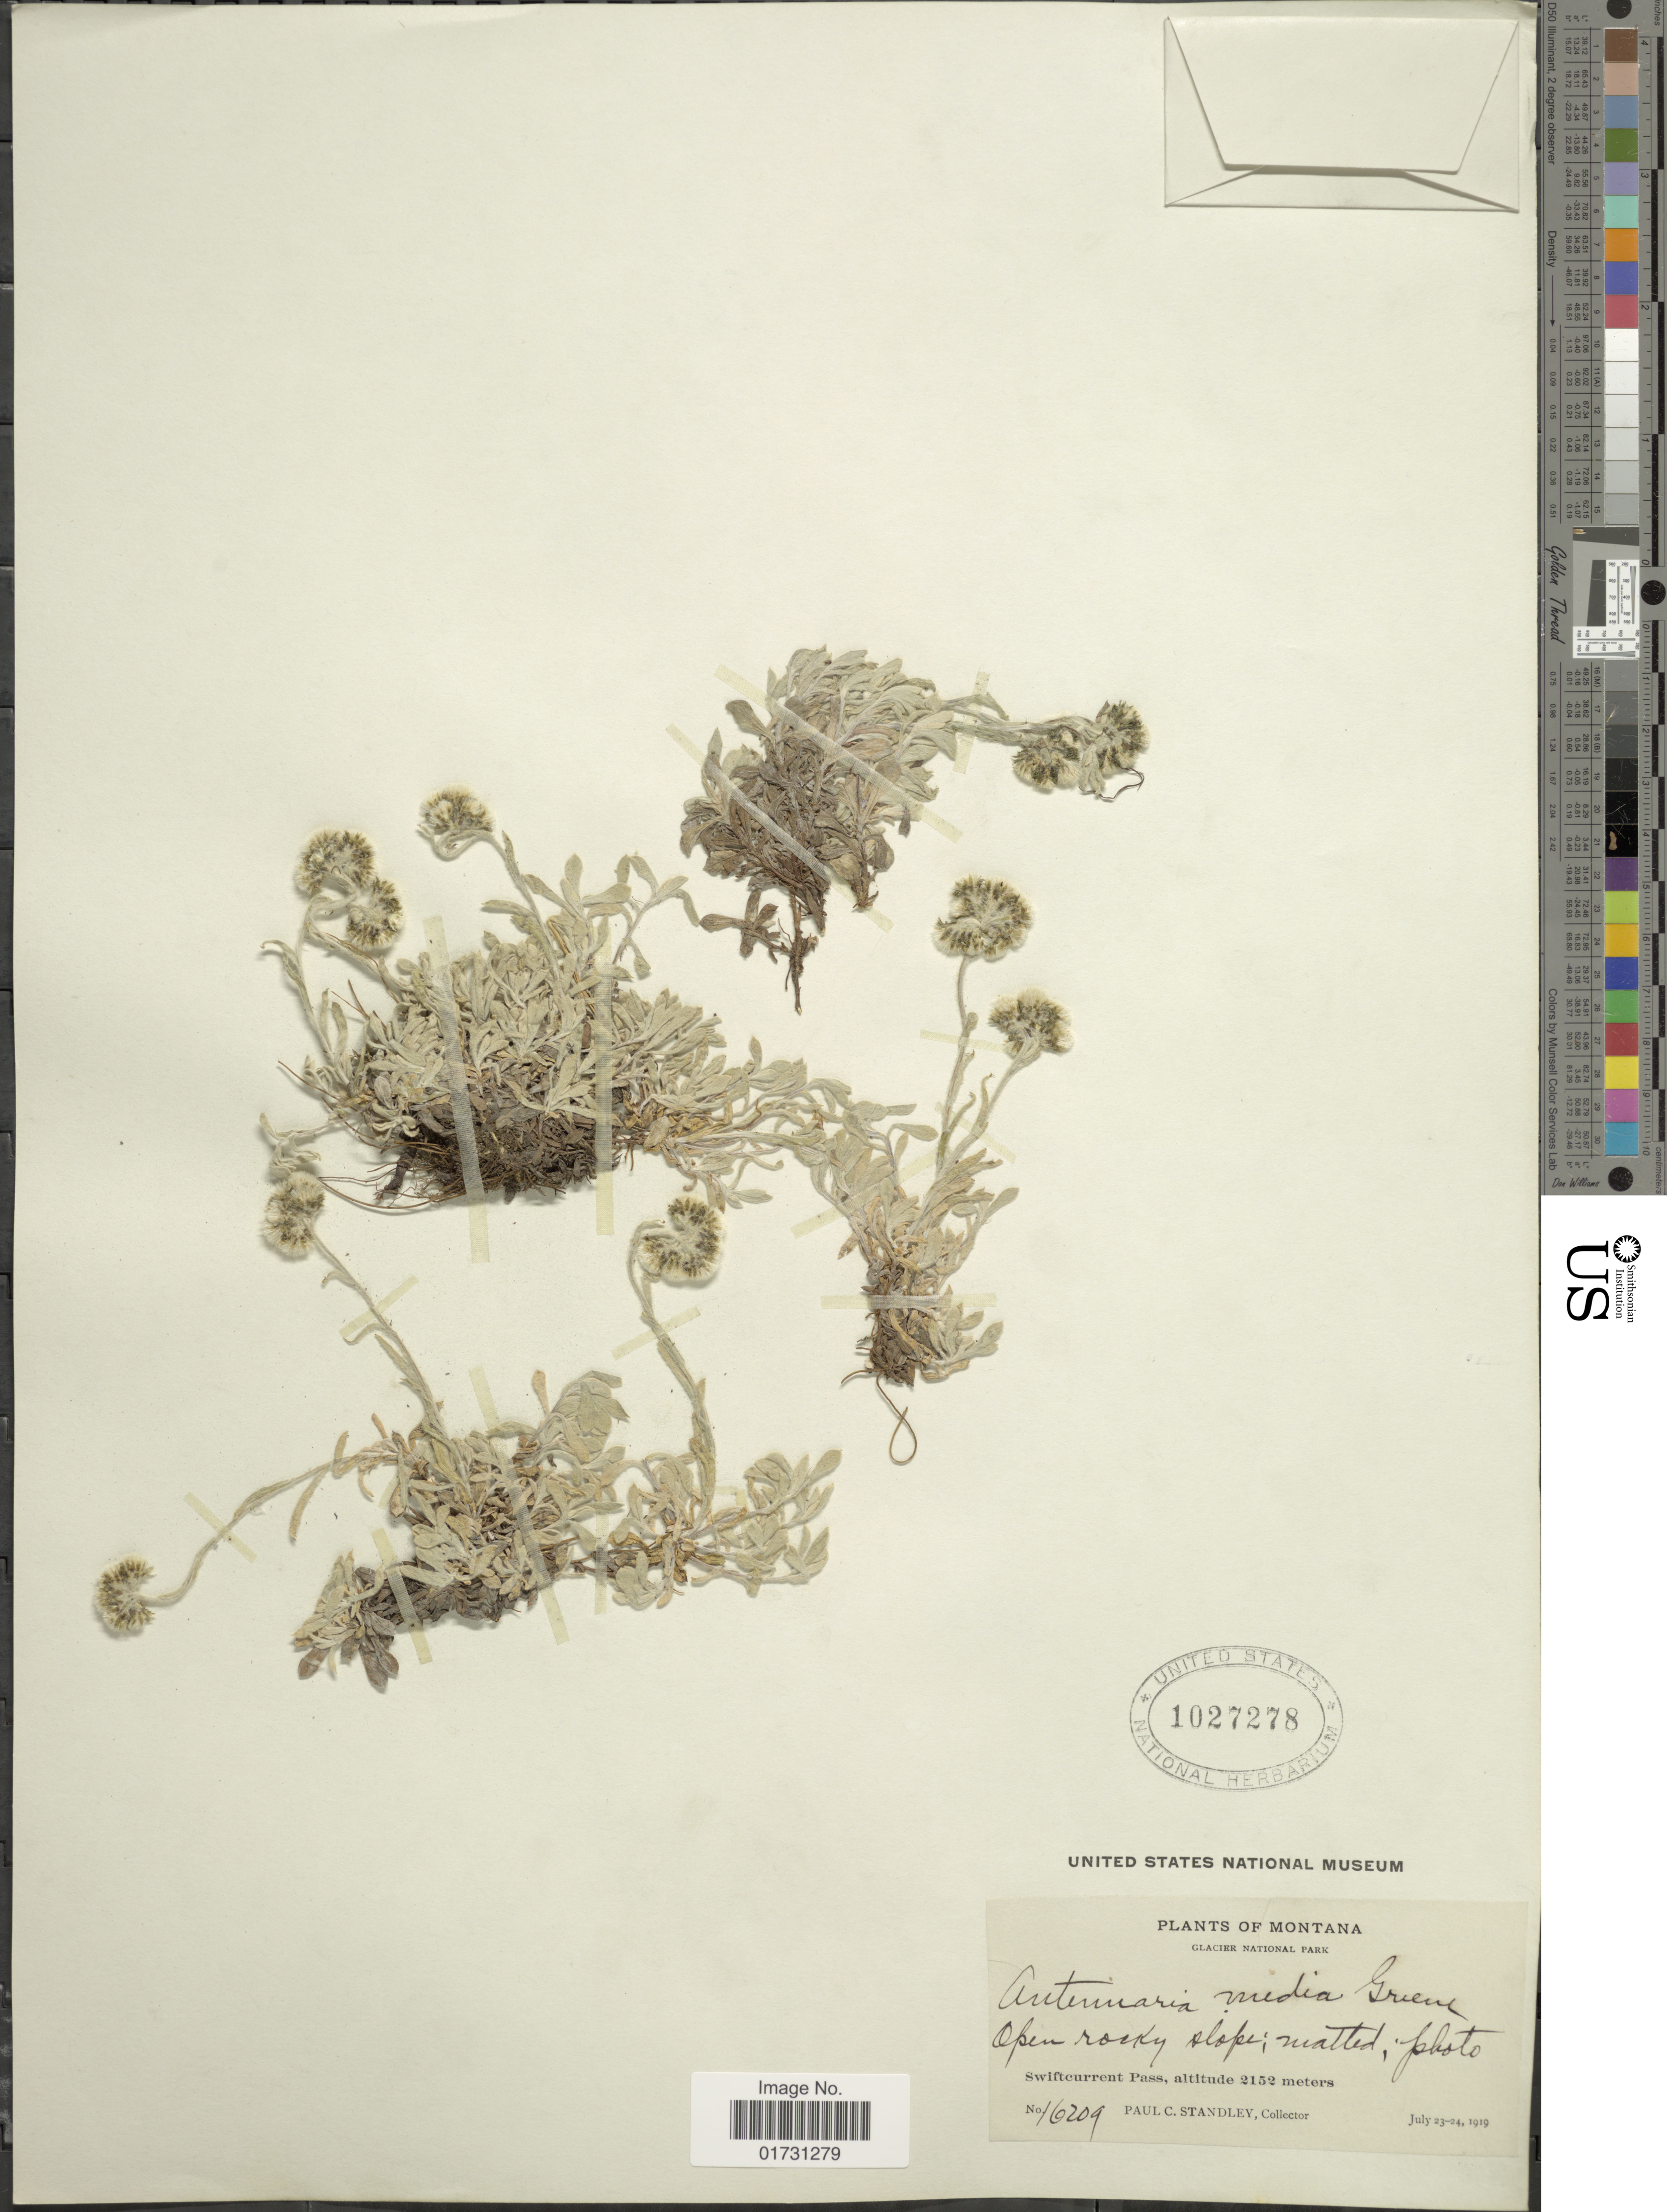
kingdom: Plantae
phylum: Tracheophyta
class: Magnoliopsida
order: Asterales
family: Asteraceae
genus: Antennaria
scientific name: Antennaria media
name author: Greene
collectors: P. C. Standley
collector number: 16209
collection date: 1919-07-23/1919-07-24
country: United States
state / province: Montana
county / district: Glacier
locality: Glacier National Park, Swiftcurrent Pass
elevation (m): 2152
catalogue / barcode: US 1027278